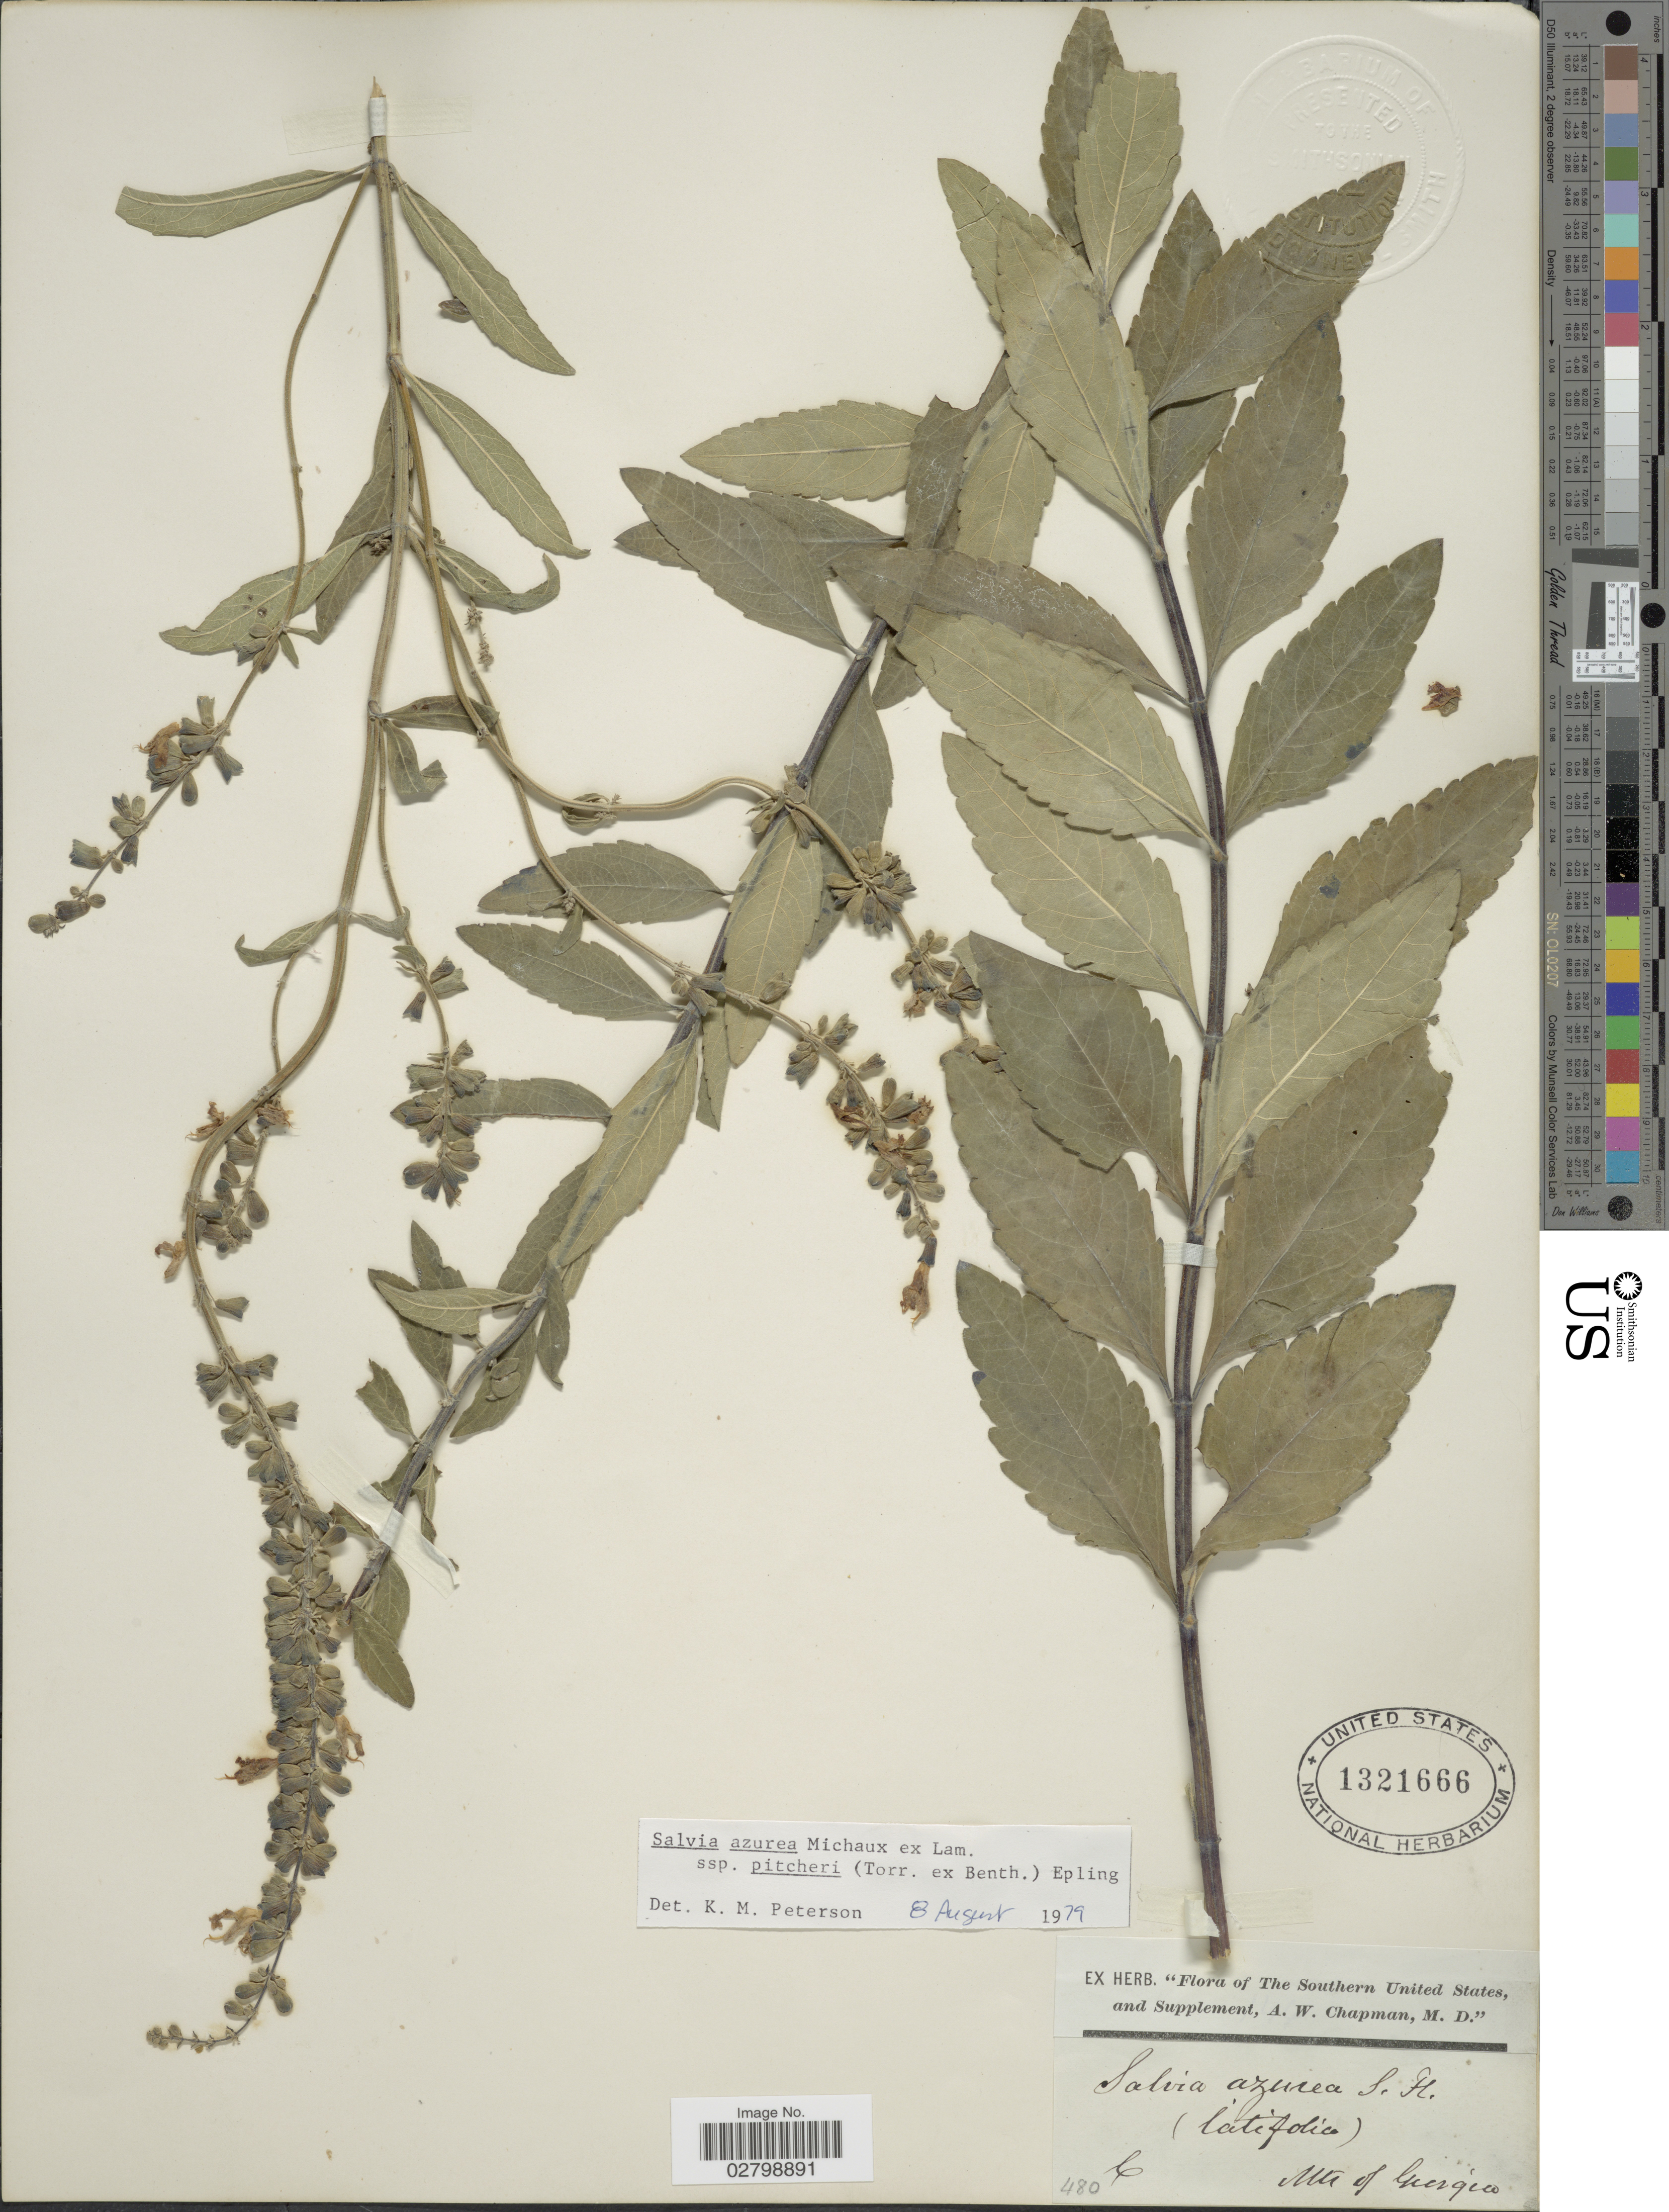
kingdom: Plantae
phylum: Tracheophyta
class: Magnoliopsida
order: Lamiales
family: Lamiaceae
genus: Salvia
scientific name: Salvia azurea subsp. pitcheri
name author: Michx. ex Lam.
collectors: ex herb. A.W. Chapman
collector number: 480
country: United States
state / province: Georgia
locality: The Southern United States and Supplement. Mts of Georgia.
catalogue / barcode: US 1321666